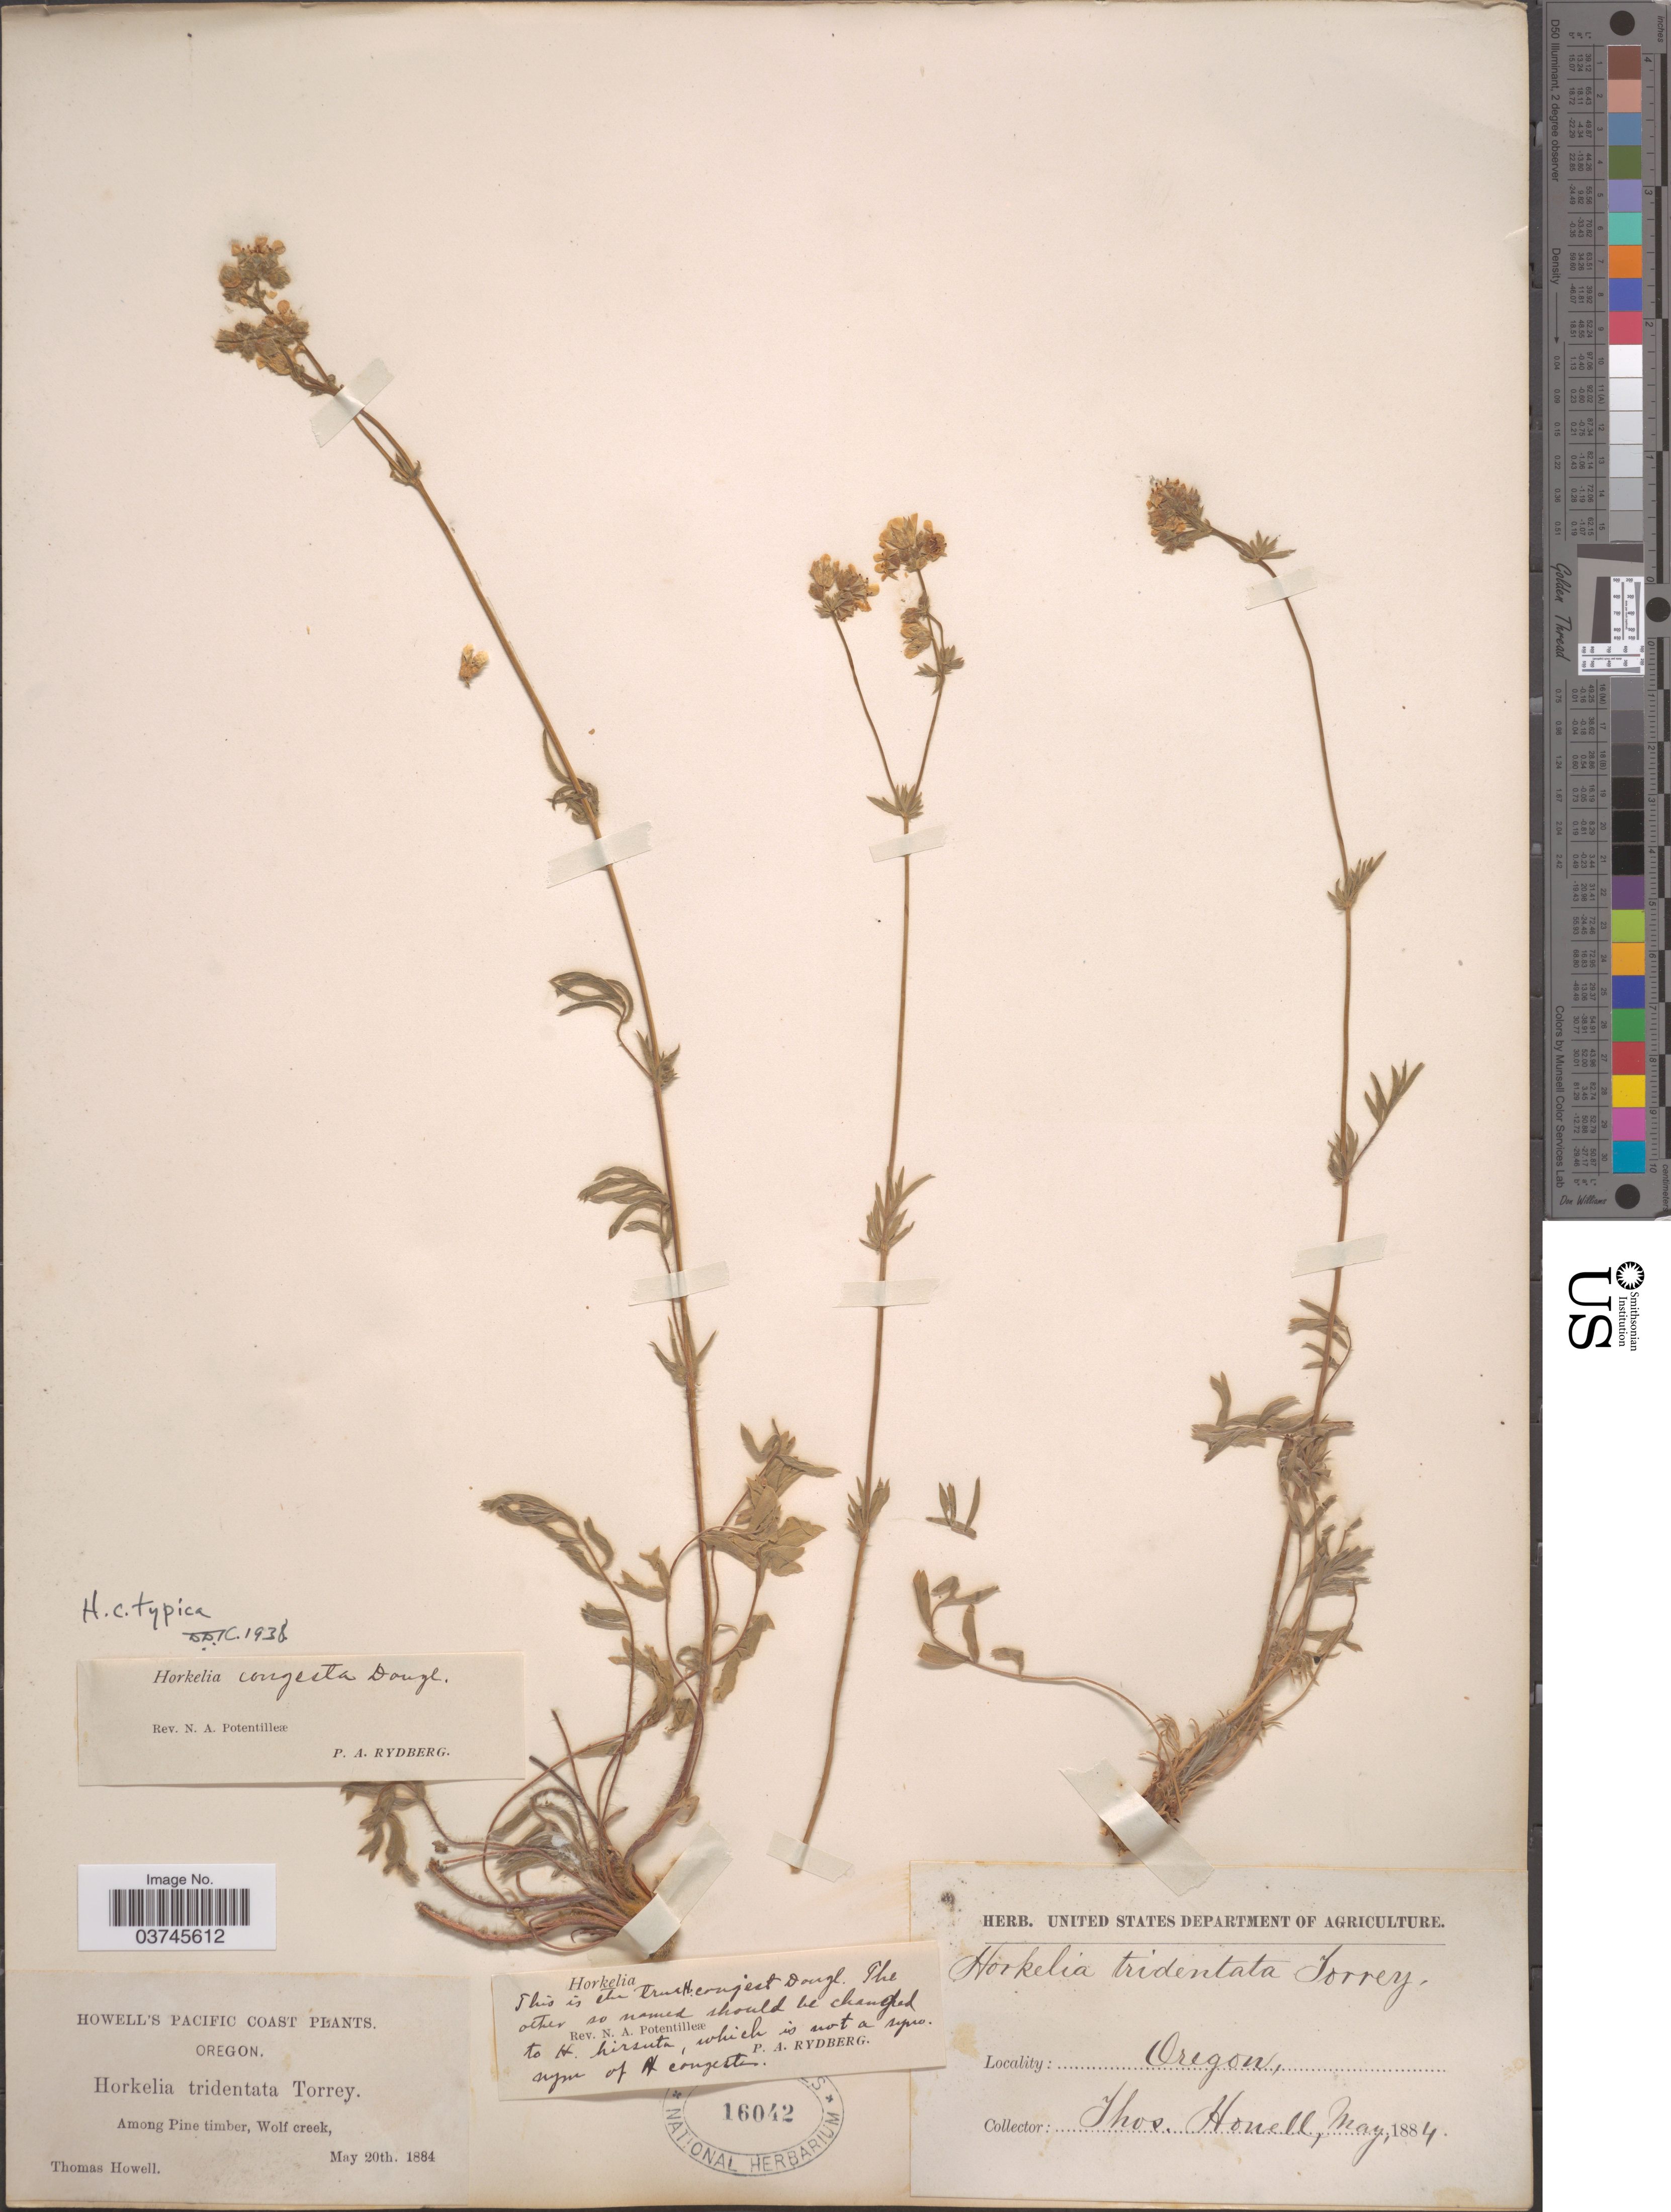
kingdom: Plantae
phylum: Tracheophyta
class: Magnoliopsida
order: Rosales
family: Rosaceae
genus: Potentilla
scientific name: Potentilla congesta var. congesta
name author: (Douglas ex Hook.) Baill.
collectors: T. Howell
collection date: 1884-05-20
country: United States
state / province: Oregon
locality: Pacific Coast. Among Pine timber, Wolf creek.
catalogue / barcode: US 16042